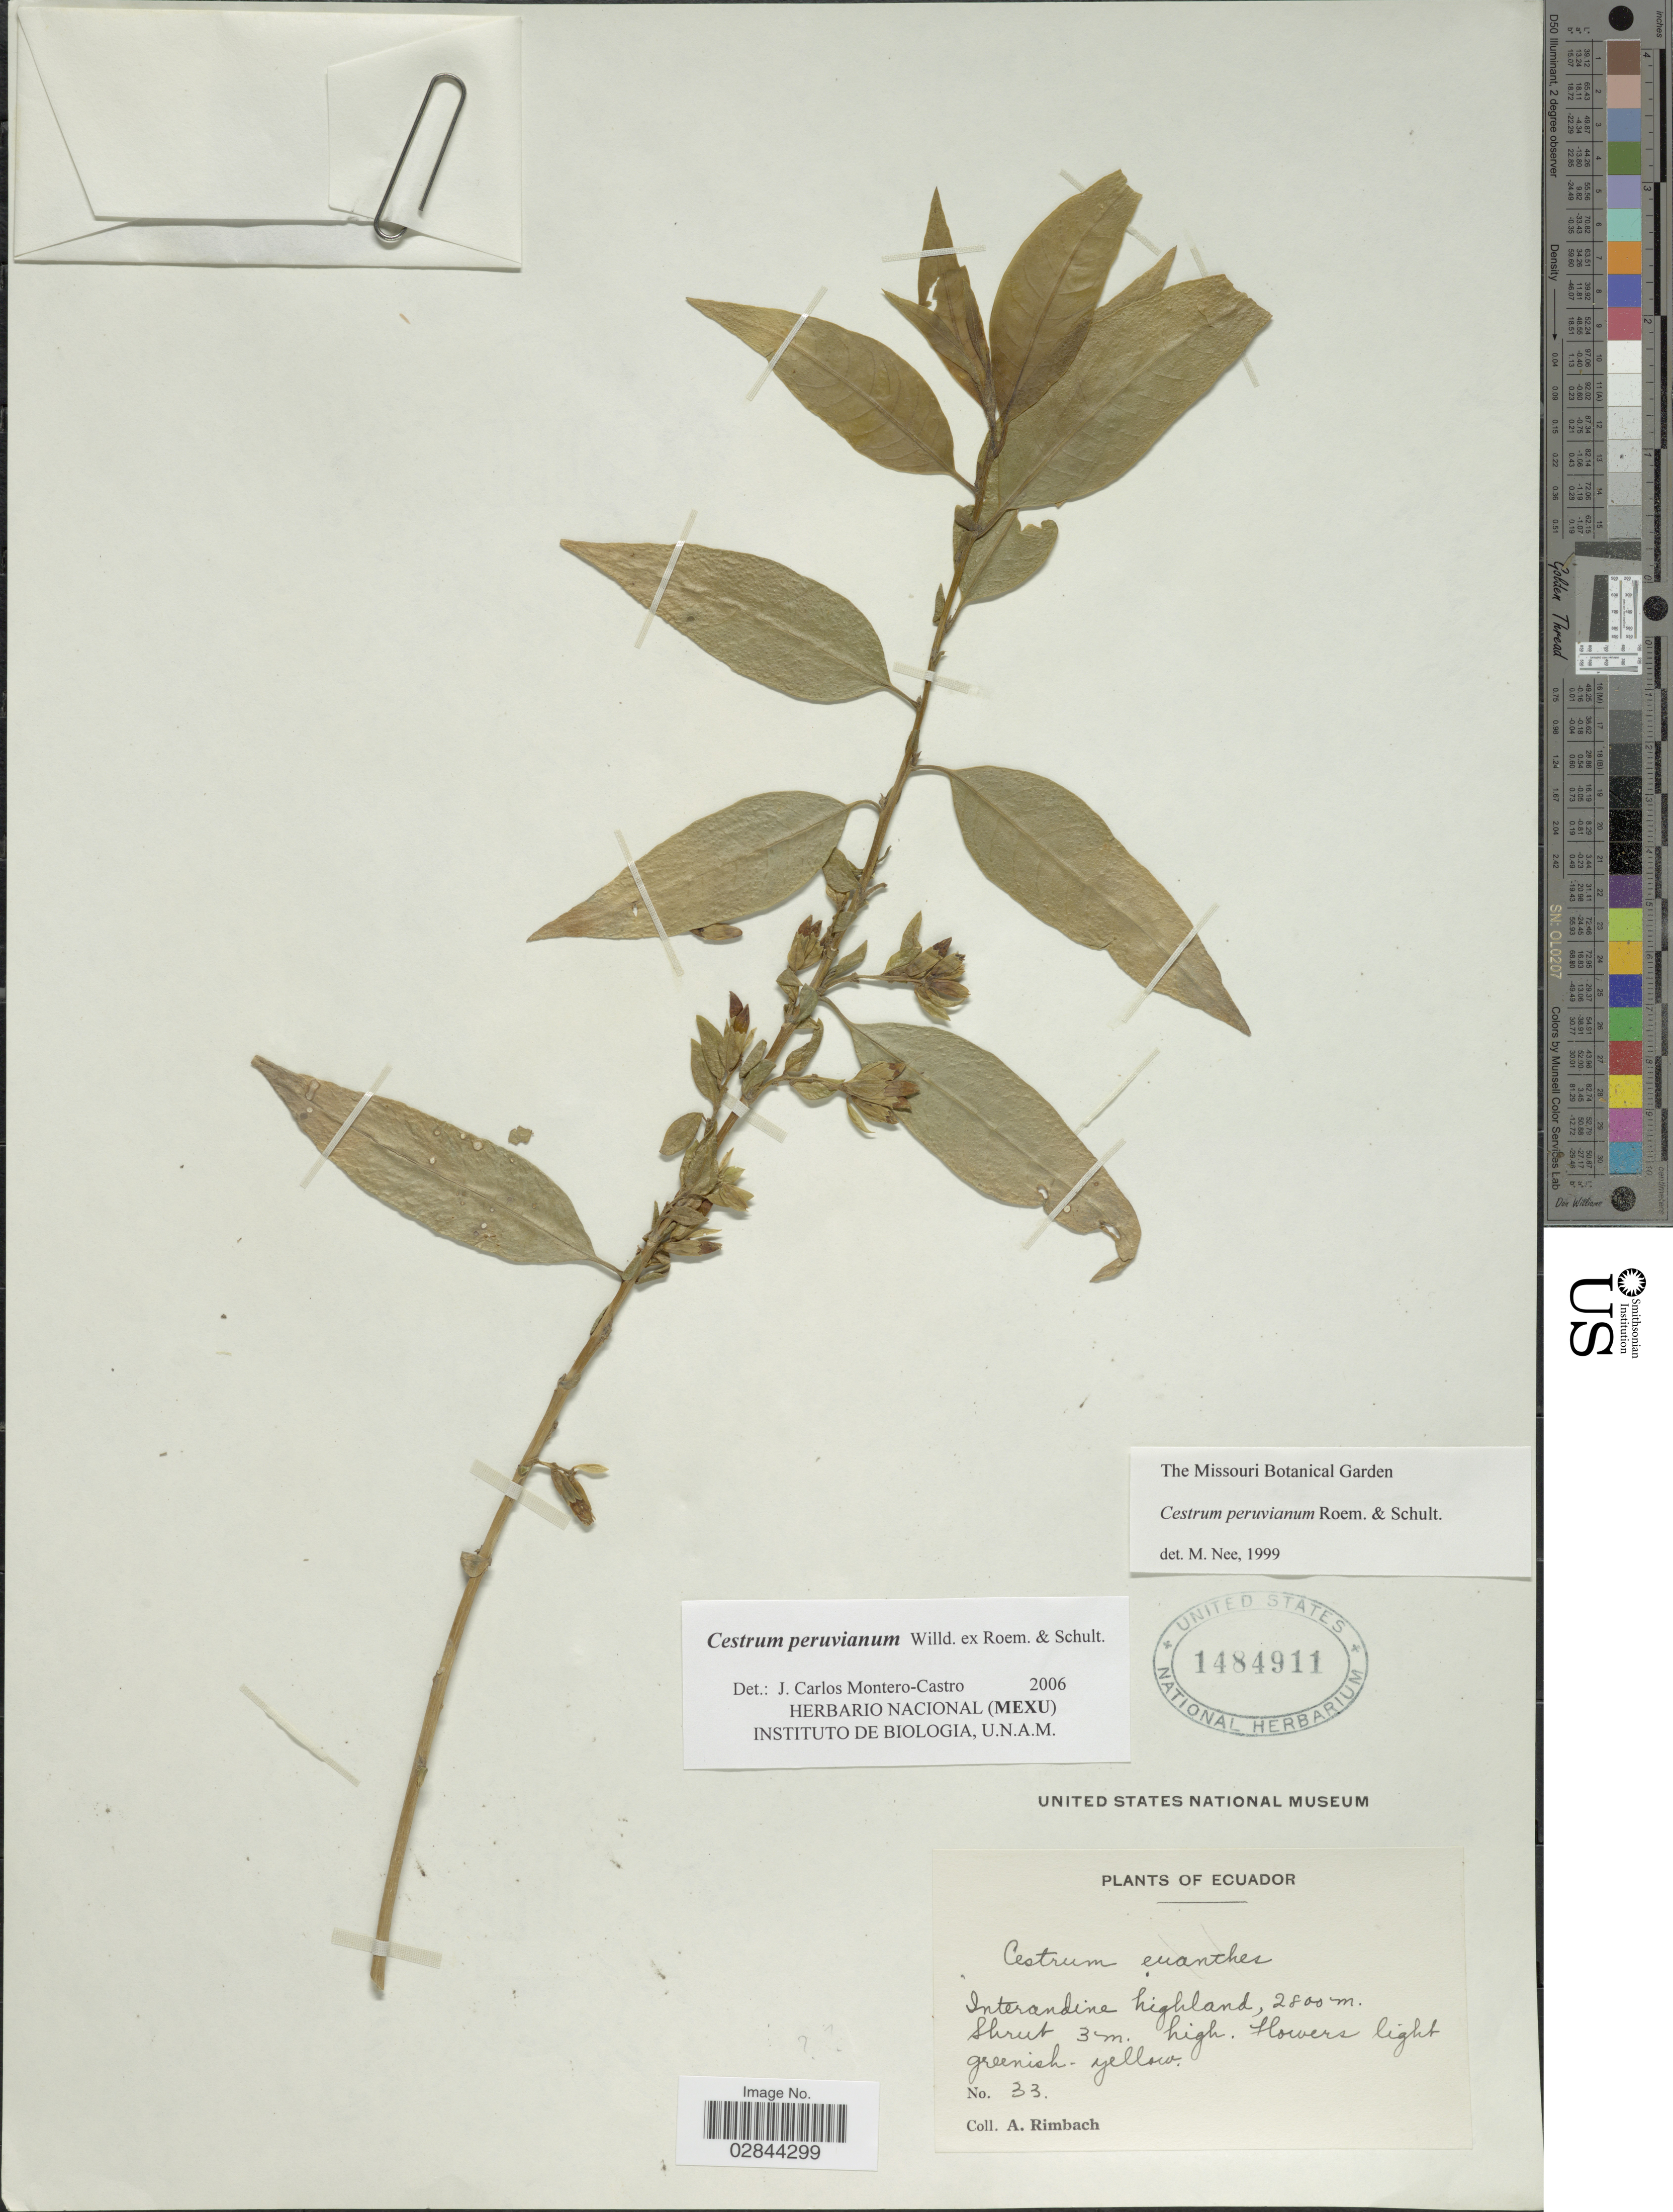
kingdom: Plantae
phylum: Tracheophyta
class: Magnoliopsida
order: Solanales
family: Solanaceae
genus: Cestrum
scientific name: Cestrum affine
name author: Kunth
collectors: A. Rimbach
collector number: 33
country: Ecuador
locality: Interandine highland.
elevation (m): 2800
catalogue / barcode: US 1484911